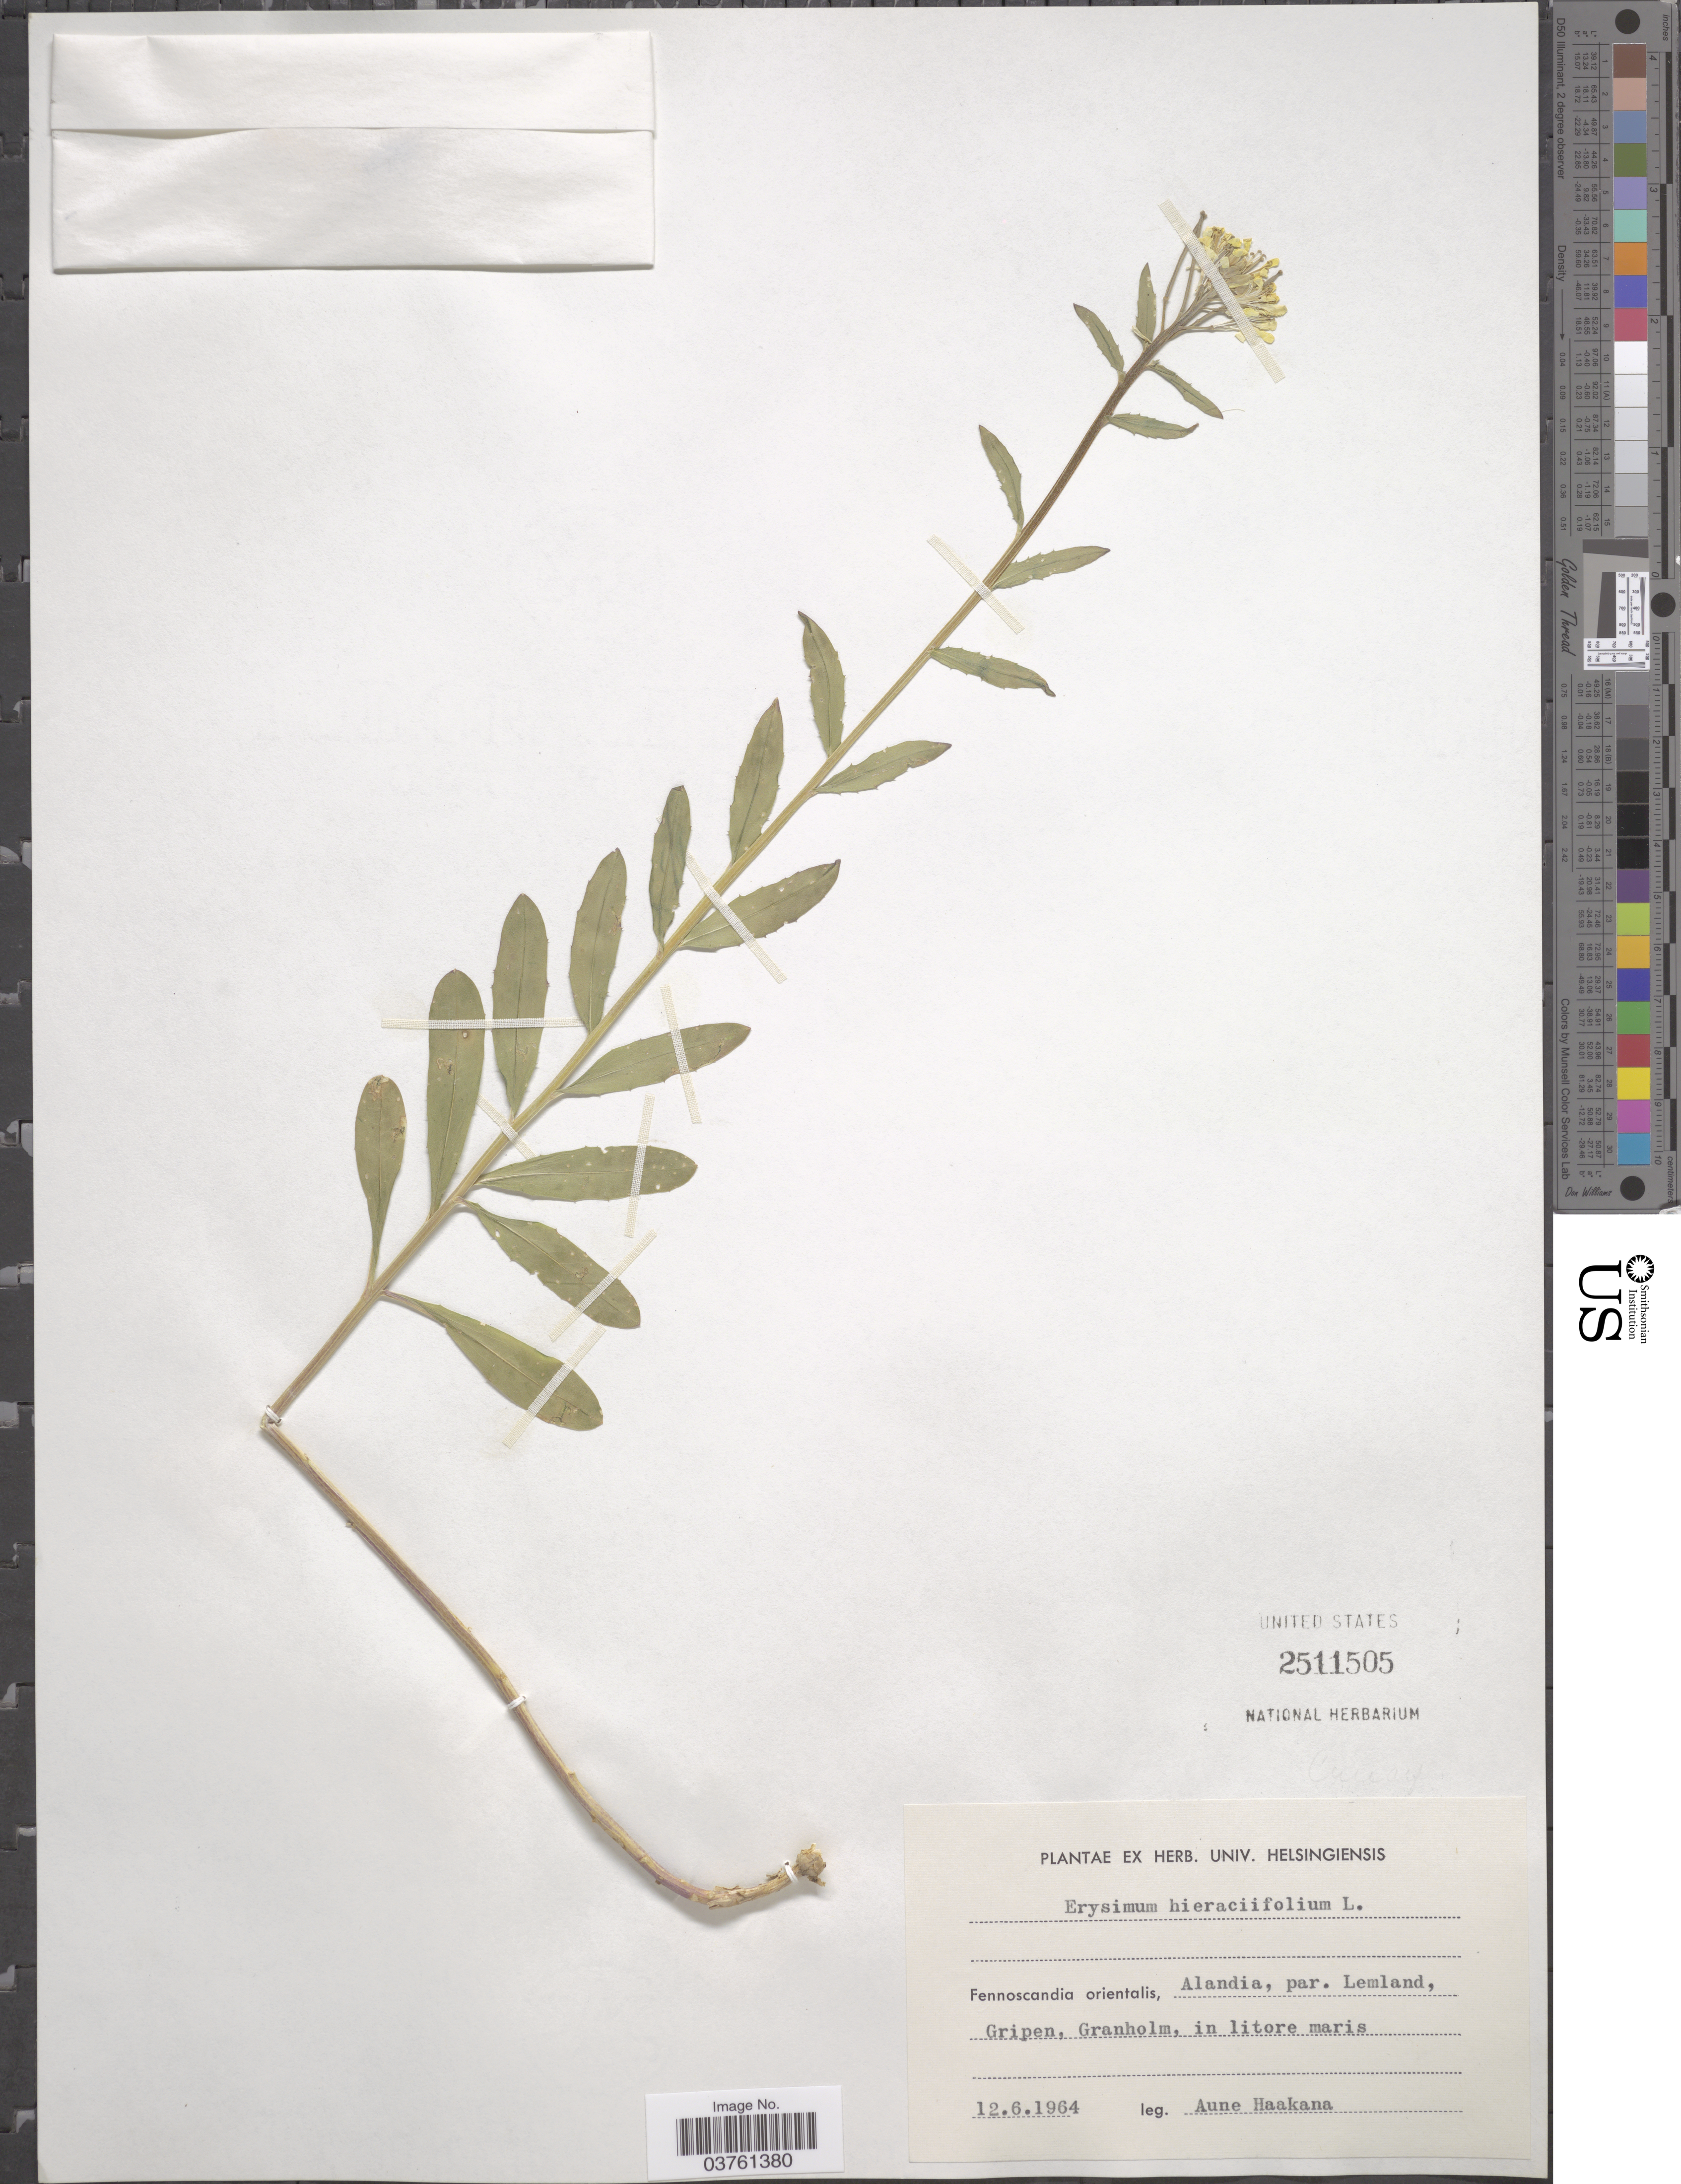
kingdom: Plantae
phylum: Tracheophyta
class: Magnoliopsida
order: Brassicales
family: Brassicaceae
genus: Erysimum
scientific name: Erysimum hieraciifolium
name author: L.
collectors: A. Haakana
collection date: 1964-06-12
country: Finland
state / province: Ahvenanmaa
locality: Fennoscandia orientalis, Alandia, par. Lemland, Gripen, Granholm, in litore maris.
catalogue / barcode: US 2511505